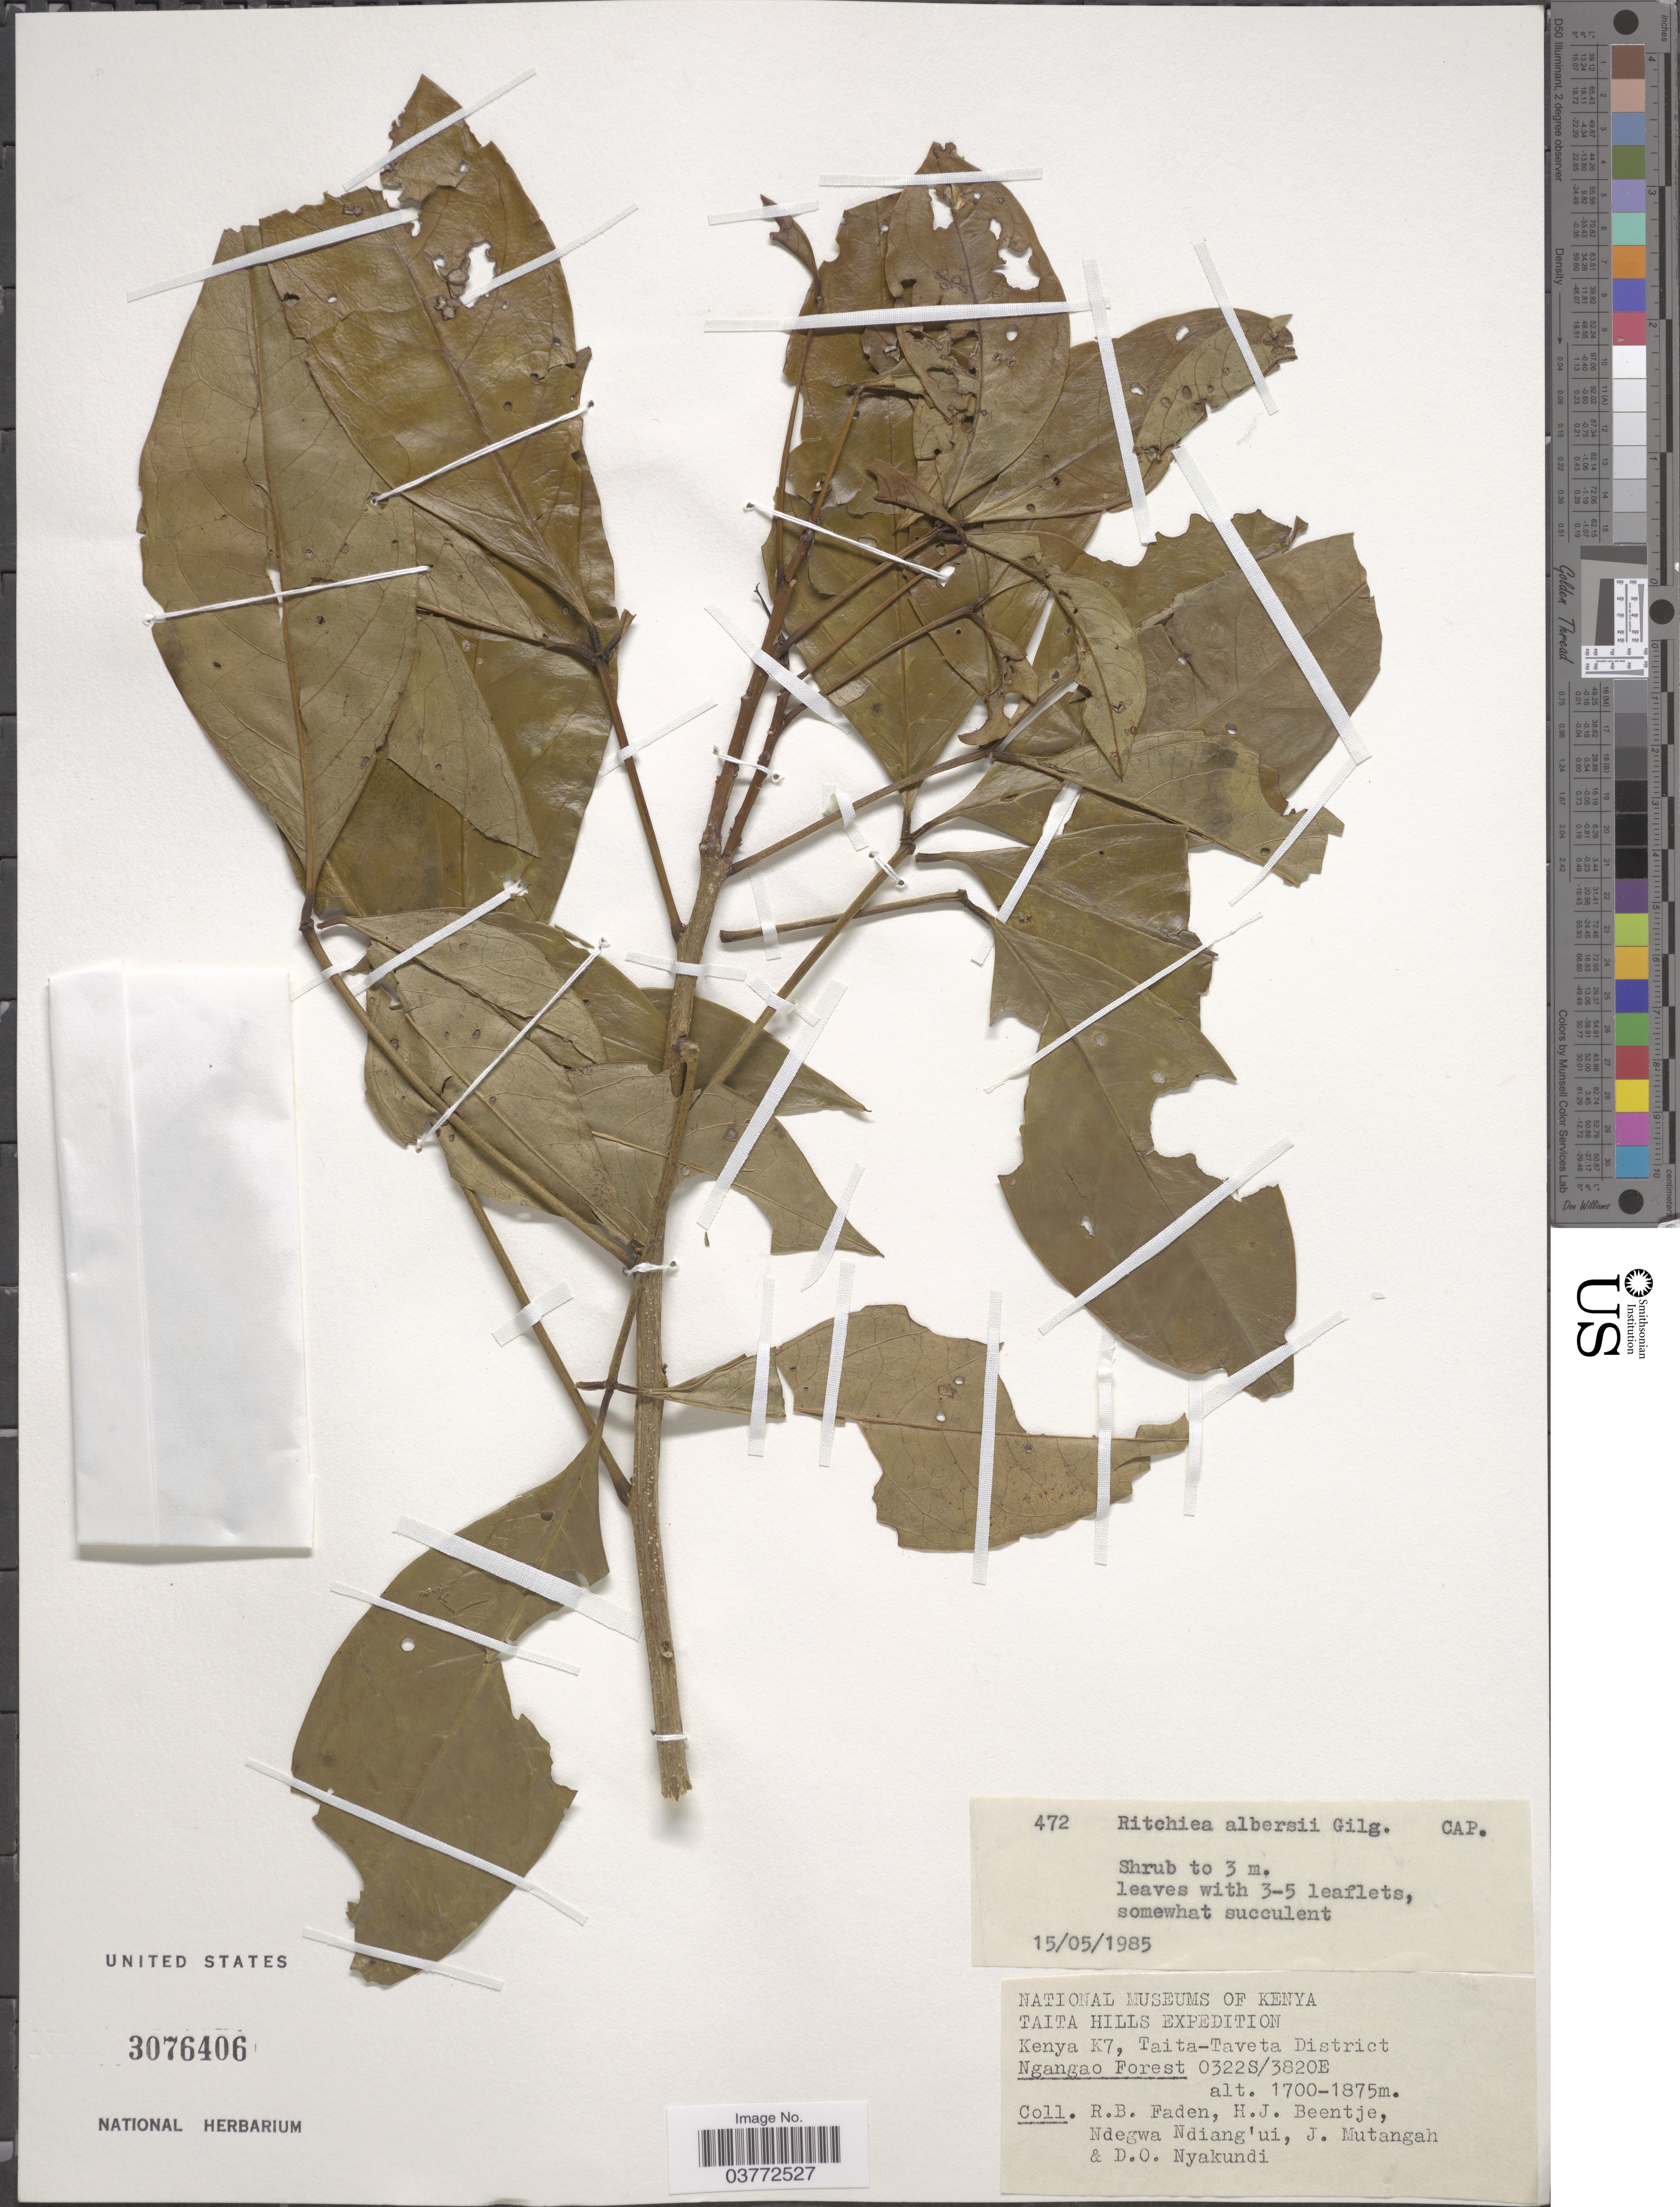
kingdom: Plantae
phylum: Tracheophyta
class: Magnoliopsida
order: Brassicales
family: Capparaceae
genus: Ritchiea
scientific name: Ritchiea albersii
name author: Gilg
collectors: R. B. Faden, H. J. Beentje, Ndegwa Ndiang'ui, J. Mutangah & D. Nyakundi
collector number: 472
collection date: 1985-05-15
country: Kenya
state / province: Taita Taveta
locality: Taita Hills. Kenya K7, Taita-Taveta District. Ngangao Forest.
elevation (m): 1700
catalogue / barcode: US 3076406